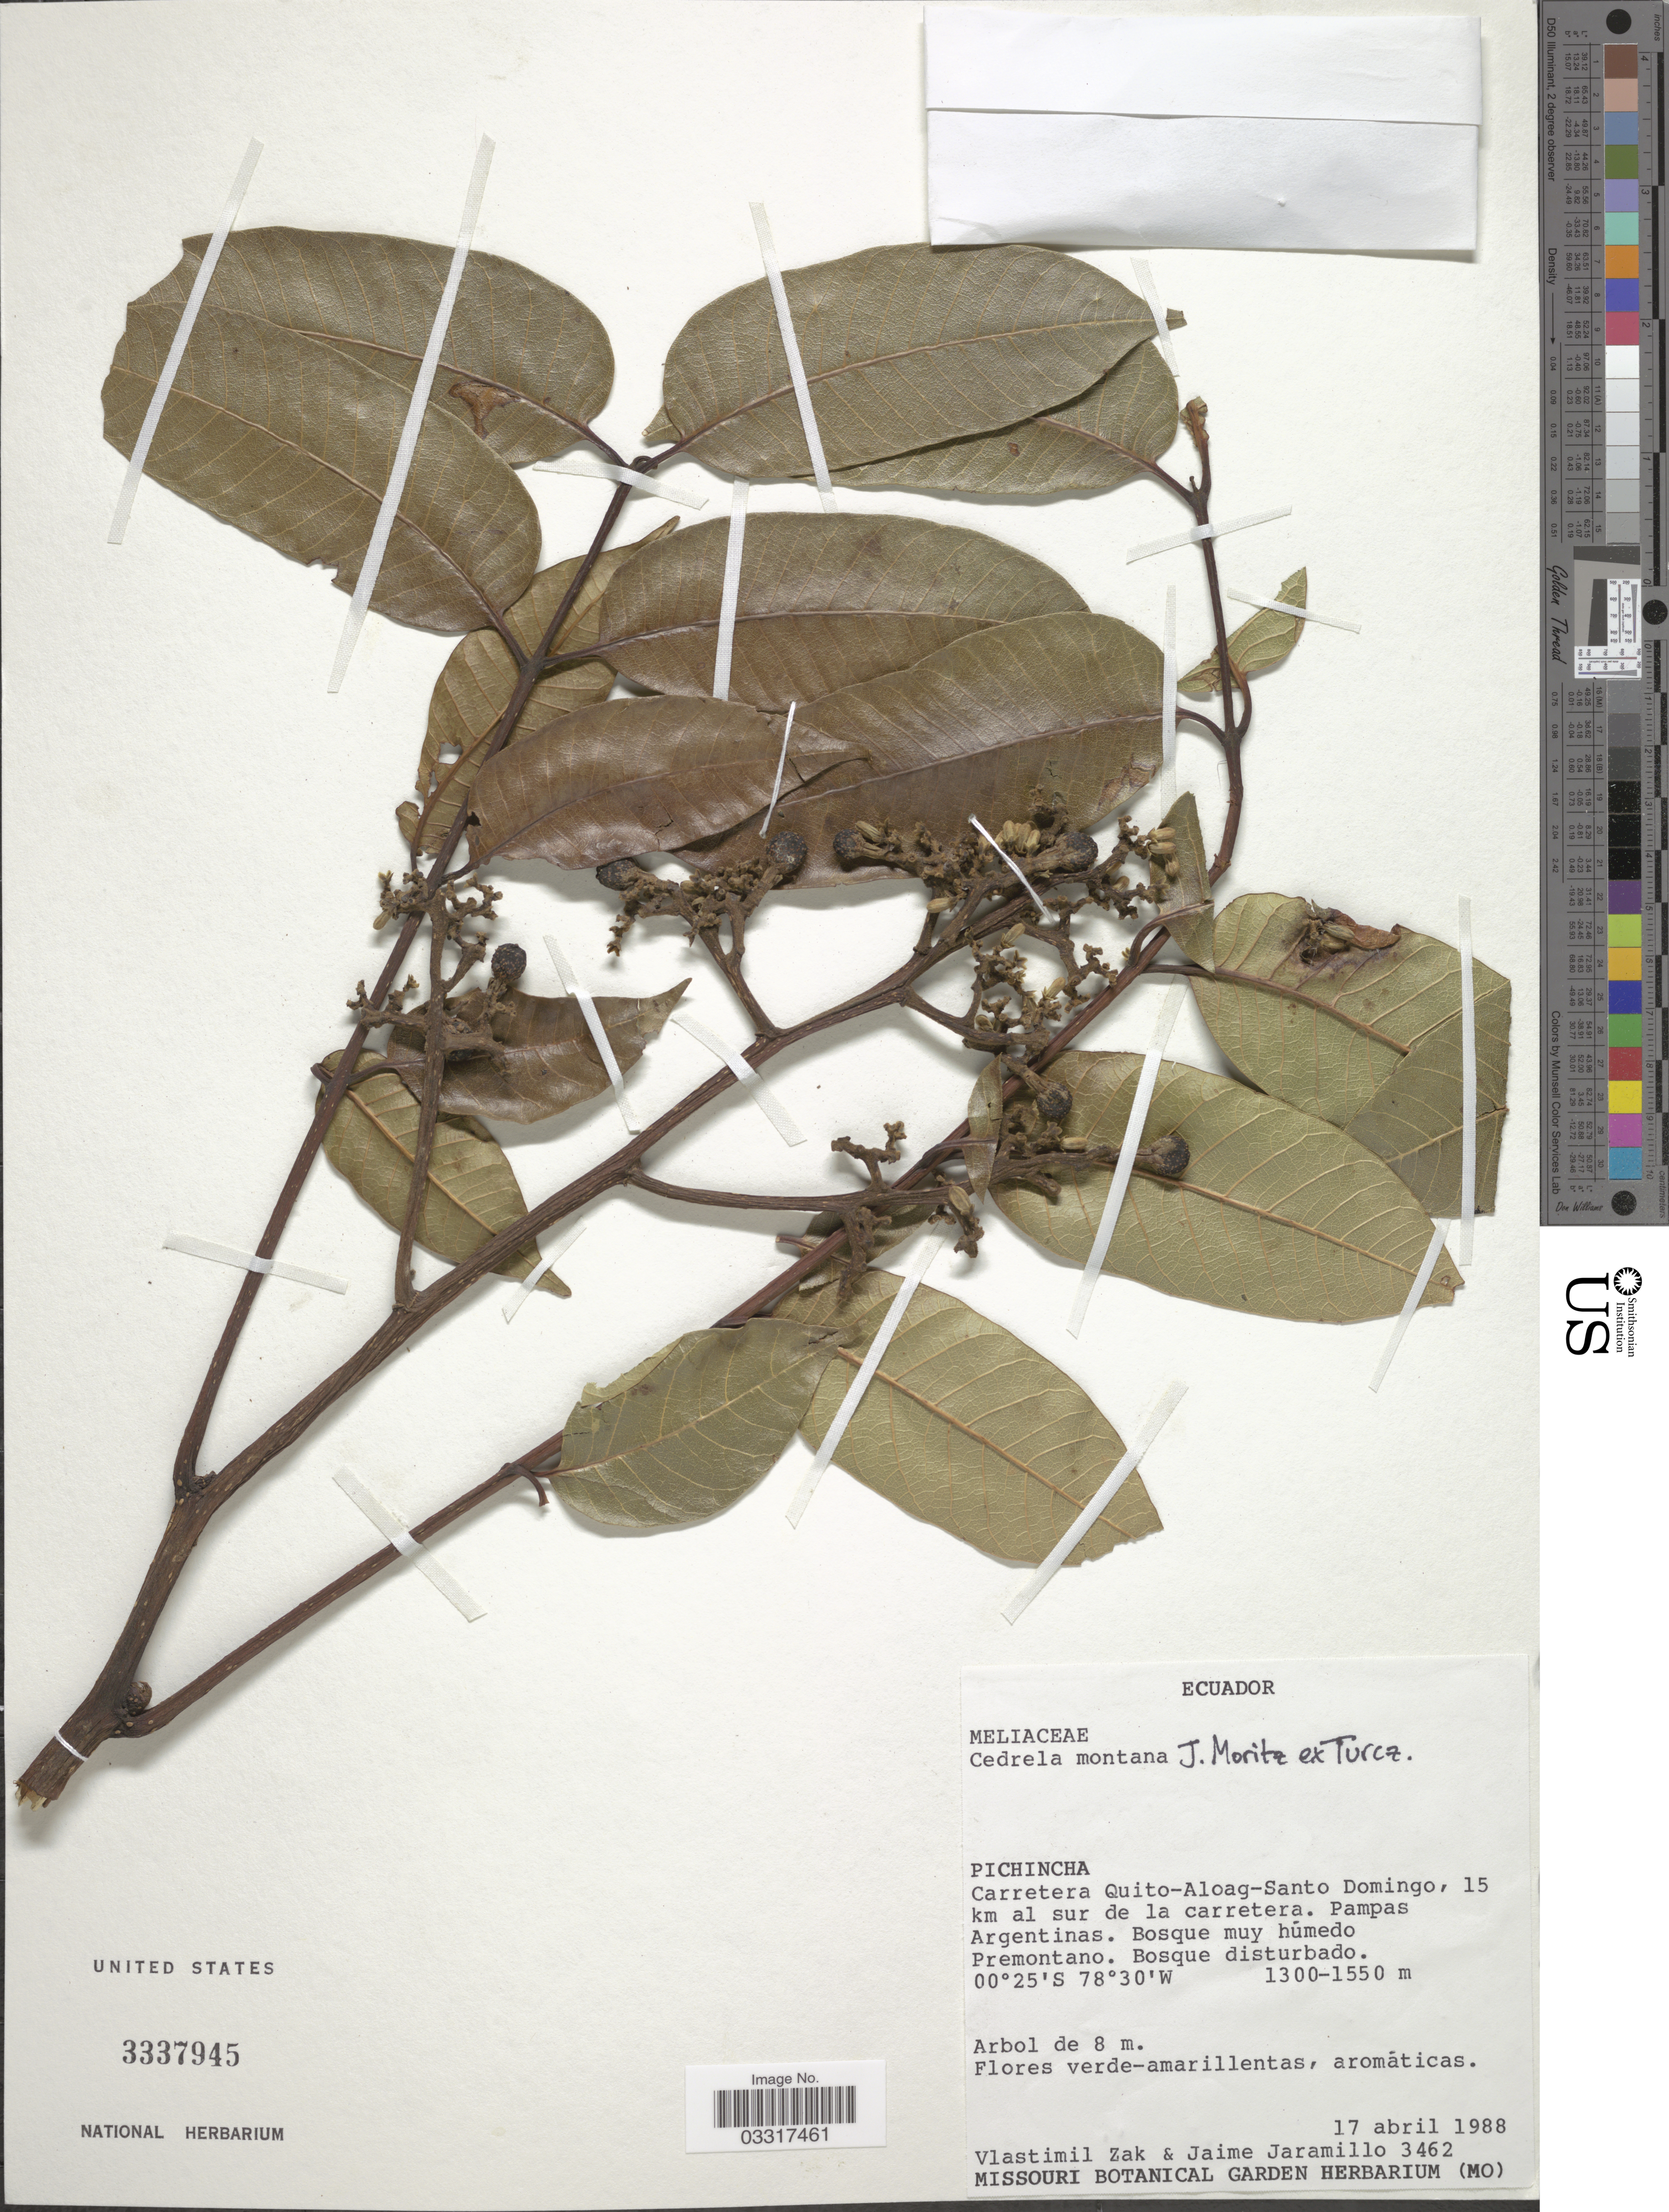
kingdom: Plantae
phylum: Tracheophyta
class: Magnoliopsida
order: Sapindales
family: Meliaceae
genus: Cedrela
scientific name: Cedrela montana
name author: Moritz ex Turcz.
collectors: V. Zak & J. Jaramillo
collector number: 3462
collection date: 1988-04-17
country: Ecuador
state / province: Pichincha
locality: Carretera Quito-Aloag-Santo Domingo, 15 km al sur de la carretera. Pampas Argentinas. Bosque muy húmedo Premontano. bosque disturbado.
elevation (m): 1300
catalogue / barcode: US 3337945